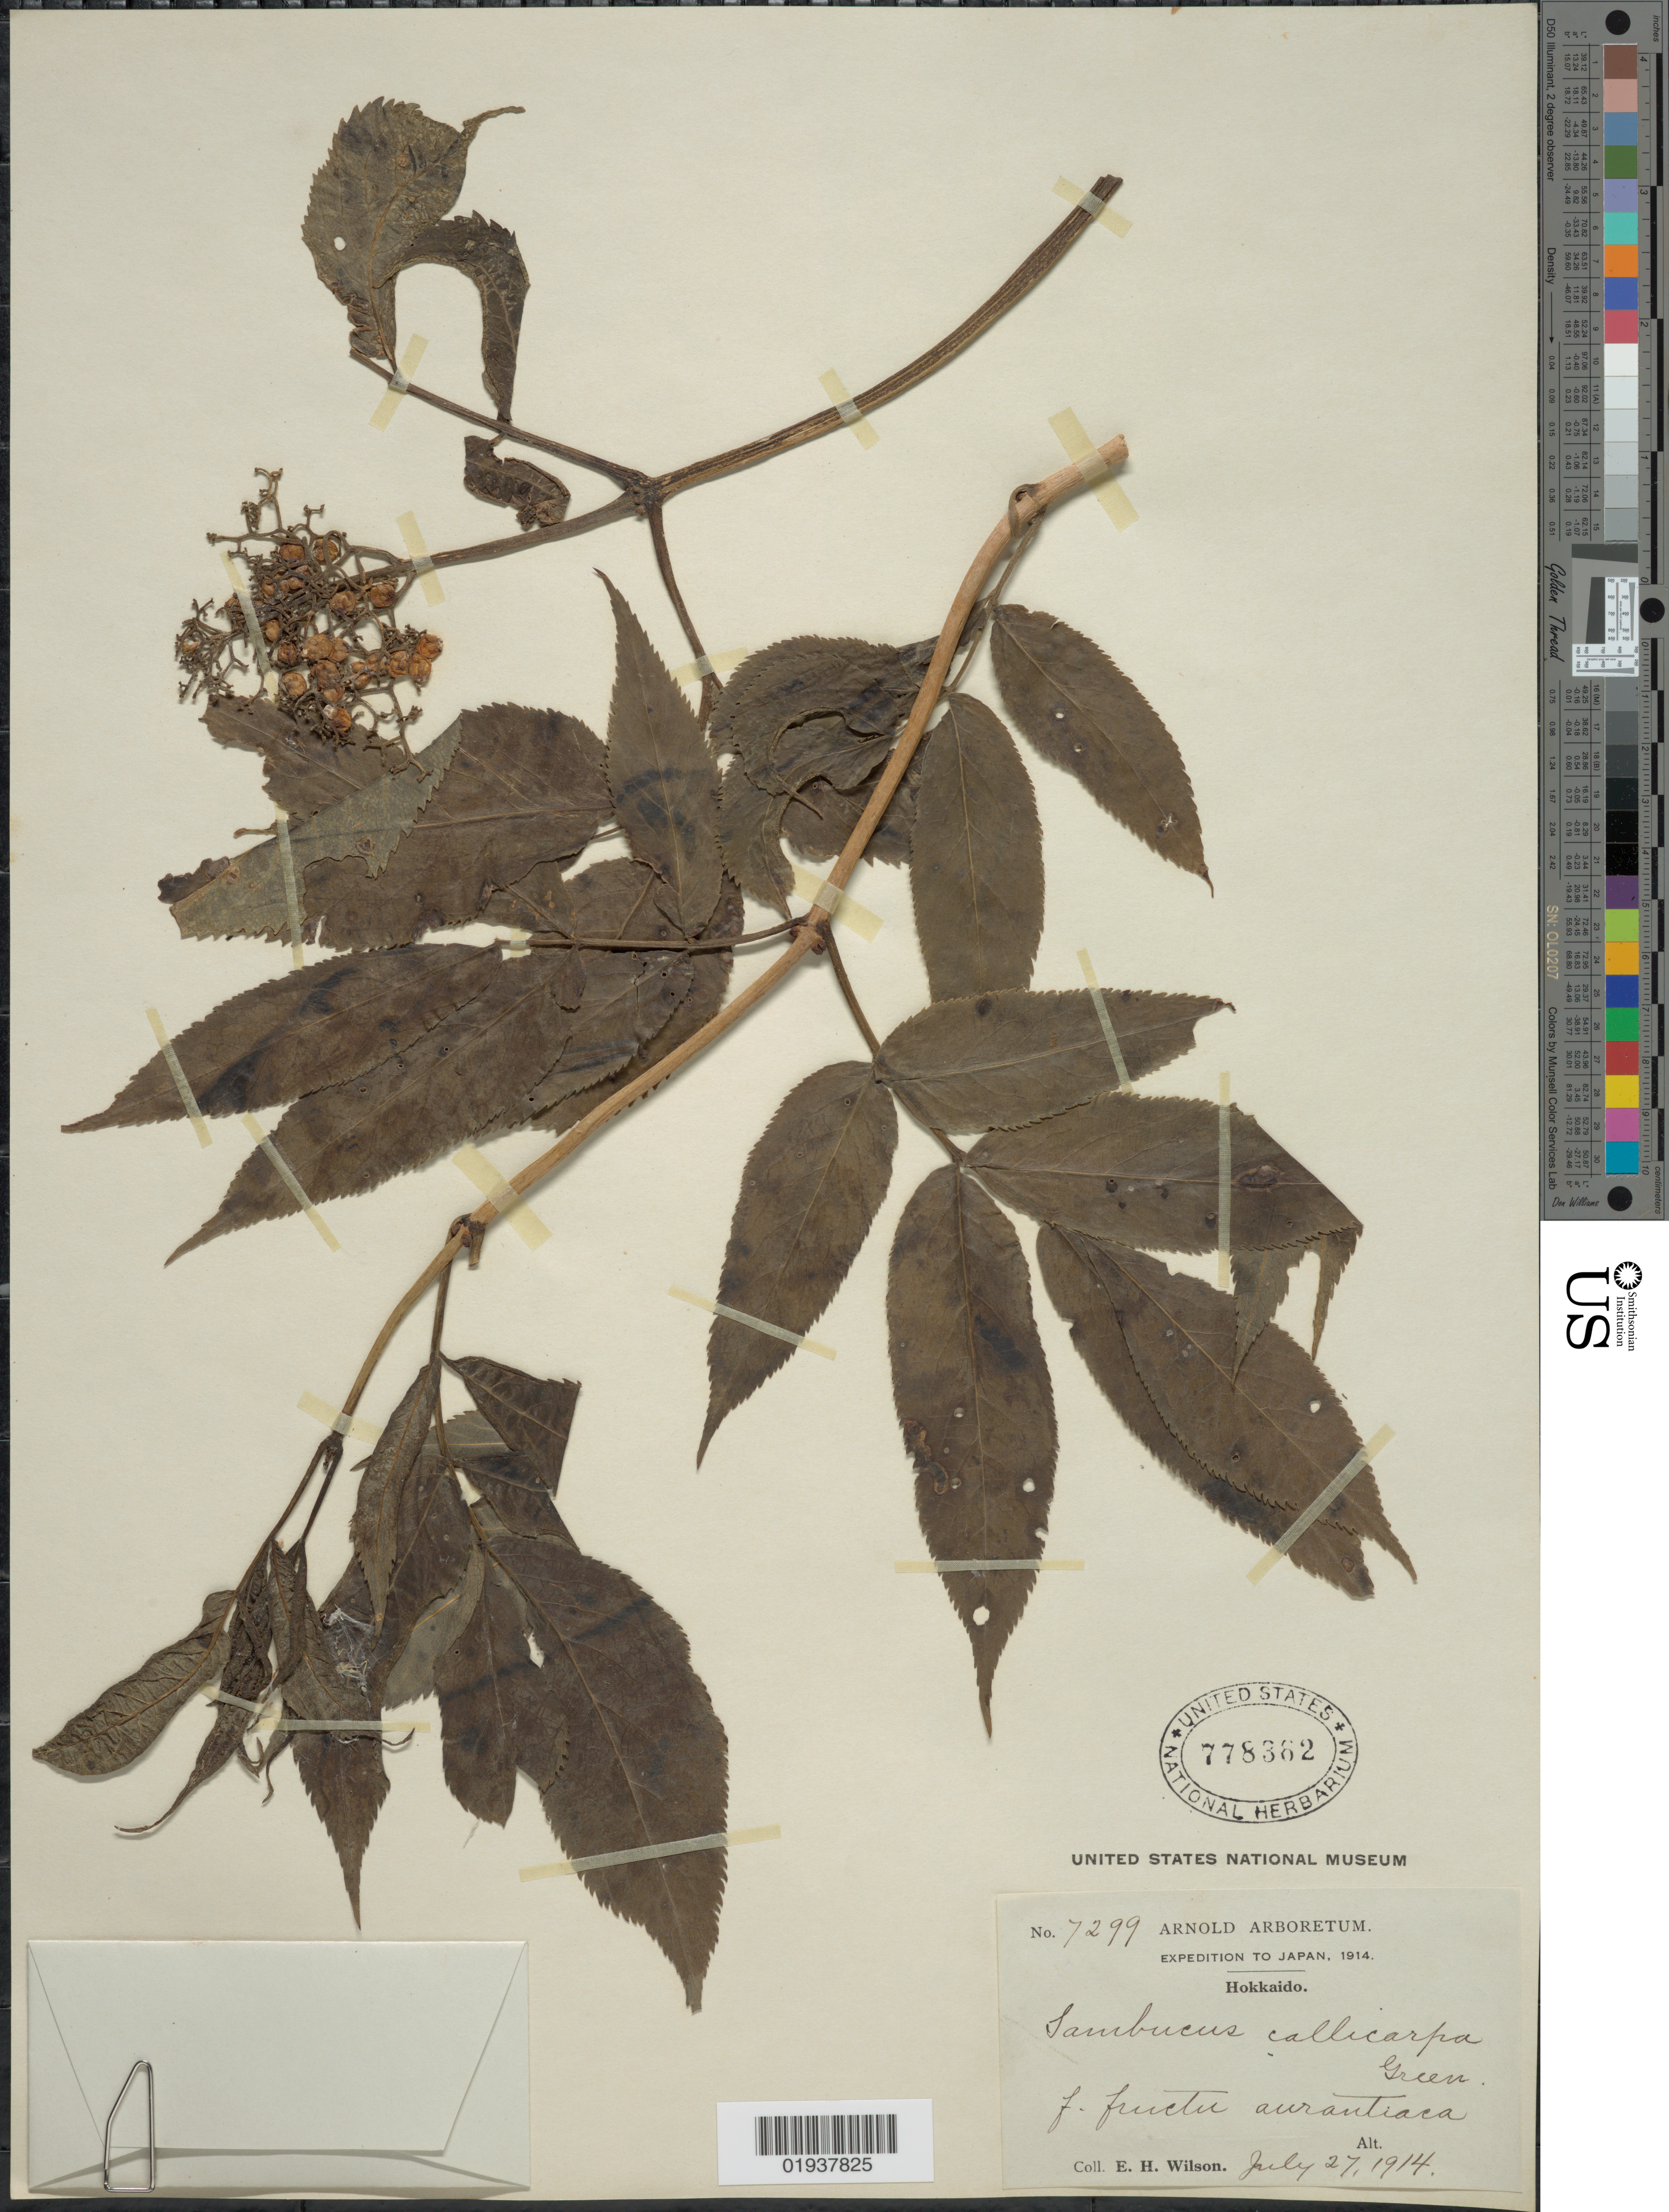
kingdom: Plantae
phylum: Tracheophyta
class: Magnoliopsida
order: Dipsacales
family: Viburnaceae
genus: Sambucus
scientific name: Sambucus callicarpa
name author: Greene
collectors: E. Wilson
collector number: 7299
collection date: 1914-07-27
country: Japan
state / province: Hokkaidō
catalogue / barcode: US 778362